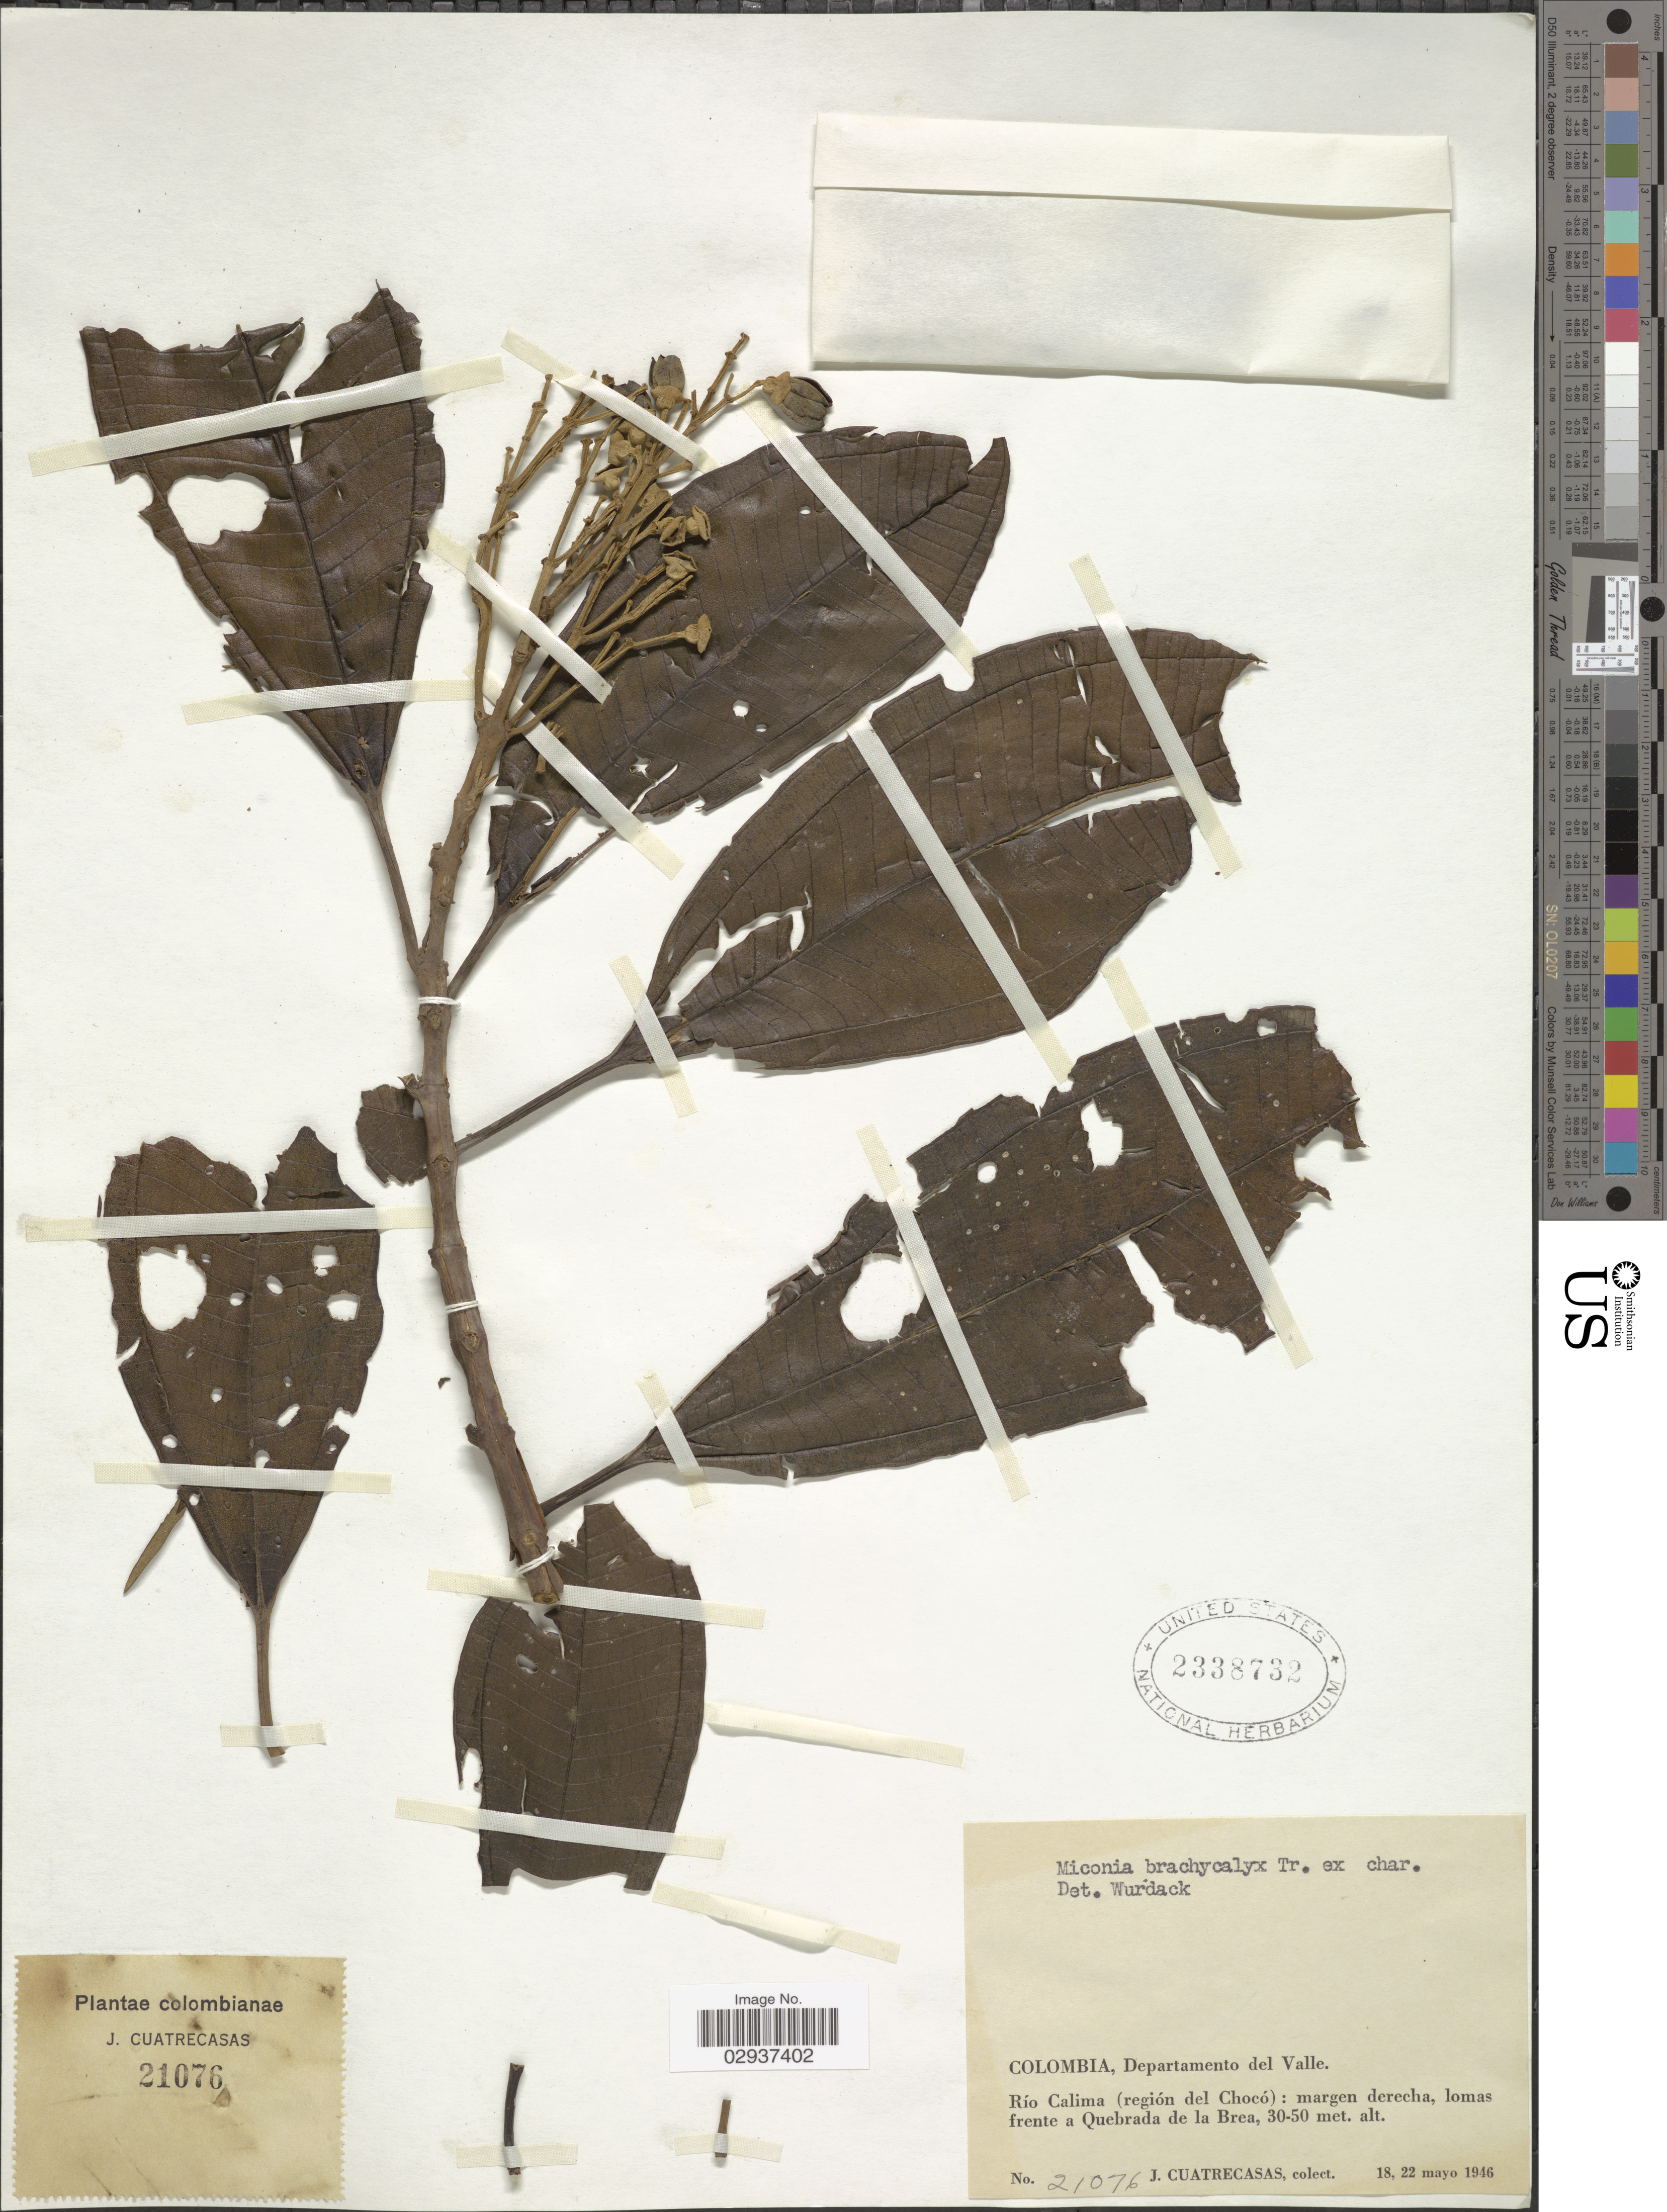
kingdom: Plantae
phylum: Tracheophyta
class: Magnoliopsida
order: Myrtales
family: Melastomataceae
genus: Miconia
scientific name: Miconia centronioides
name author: Gleason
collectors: J. Cuatrecasas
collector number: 21076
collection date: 1946-05-18/1946-05-22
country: Colombia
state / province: Valle del Cauca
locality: Departamento del Valle. Río Calima (región del Chocó): margen derecha, lomas frente a Quebrada de la Brea.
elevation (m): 30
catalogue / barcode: US 2338732